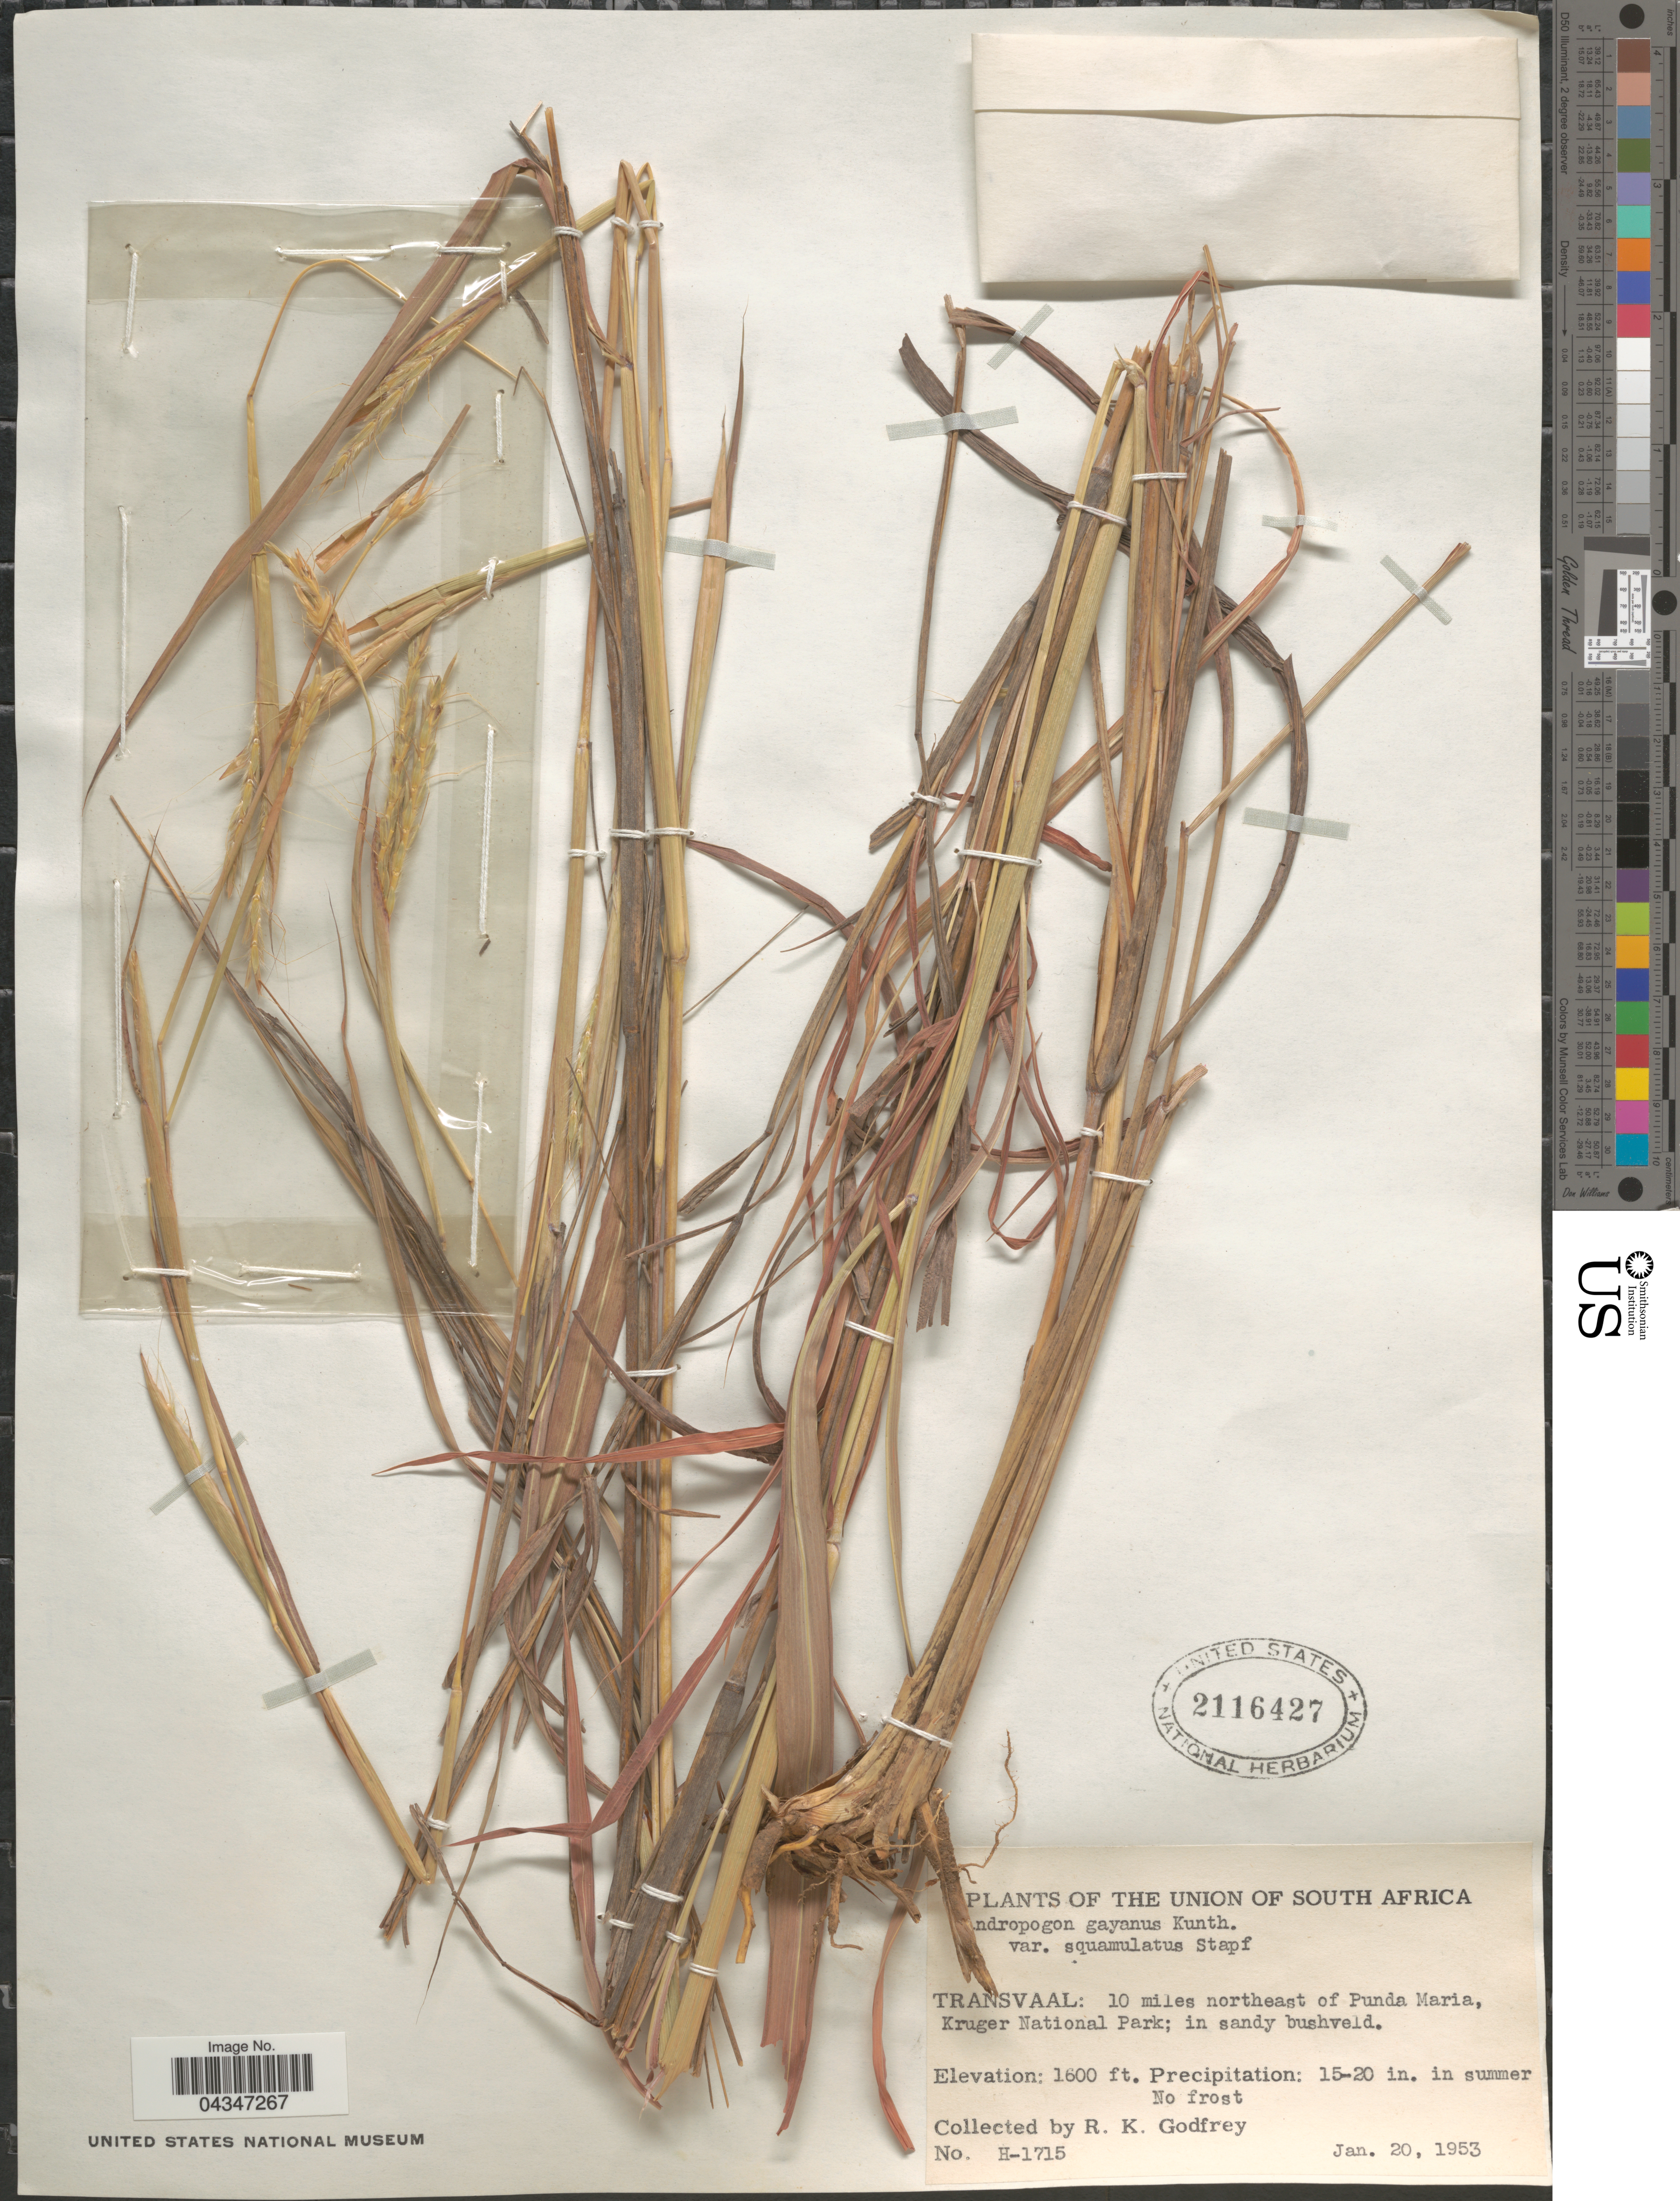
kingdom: Plantae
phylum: Tracheophyta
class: Liliopsida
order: Poales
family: Poaceae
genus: Andropogon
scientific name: Andropogon gayanus var. polycladus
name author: (Hack.) Clayton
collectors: R. K. Godfrey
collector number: H-1715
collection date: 1953-01-20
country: South Africa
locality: Union of South Africa. Transvaal: 10 miles northeast of Punda Maria, Kruger National Park.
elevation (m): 488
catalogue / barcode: US 2116427